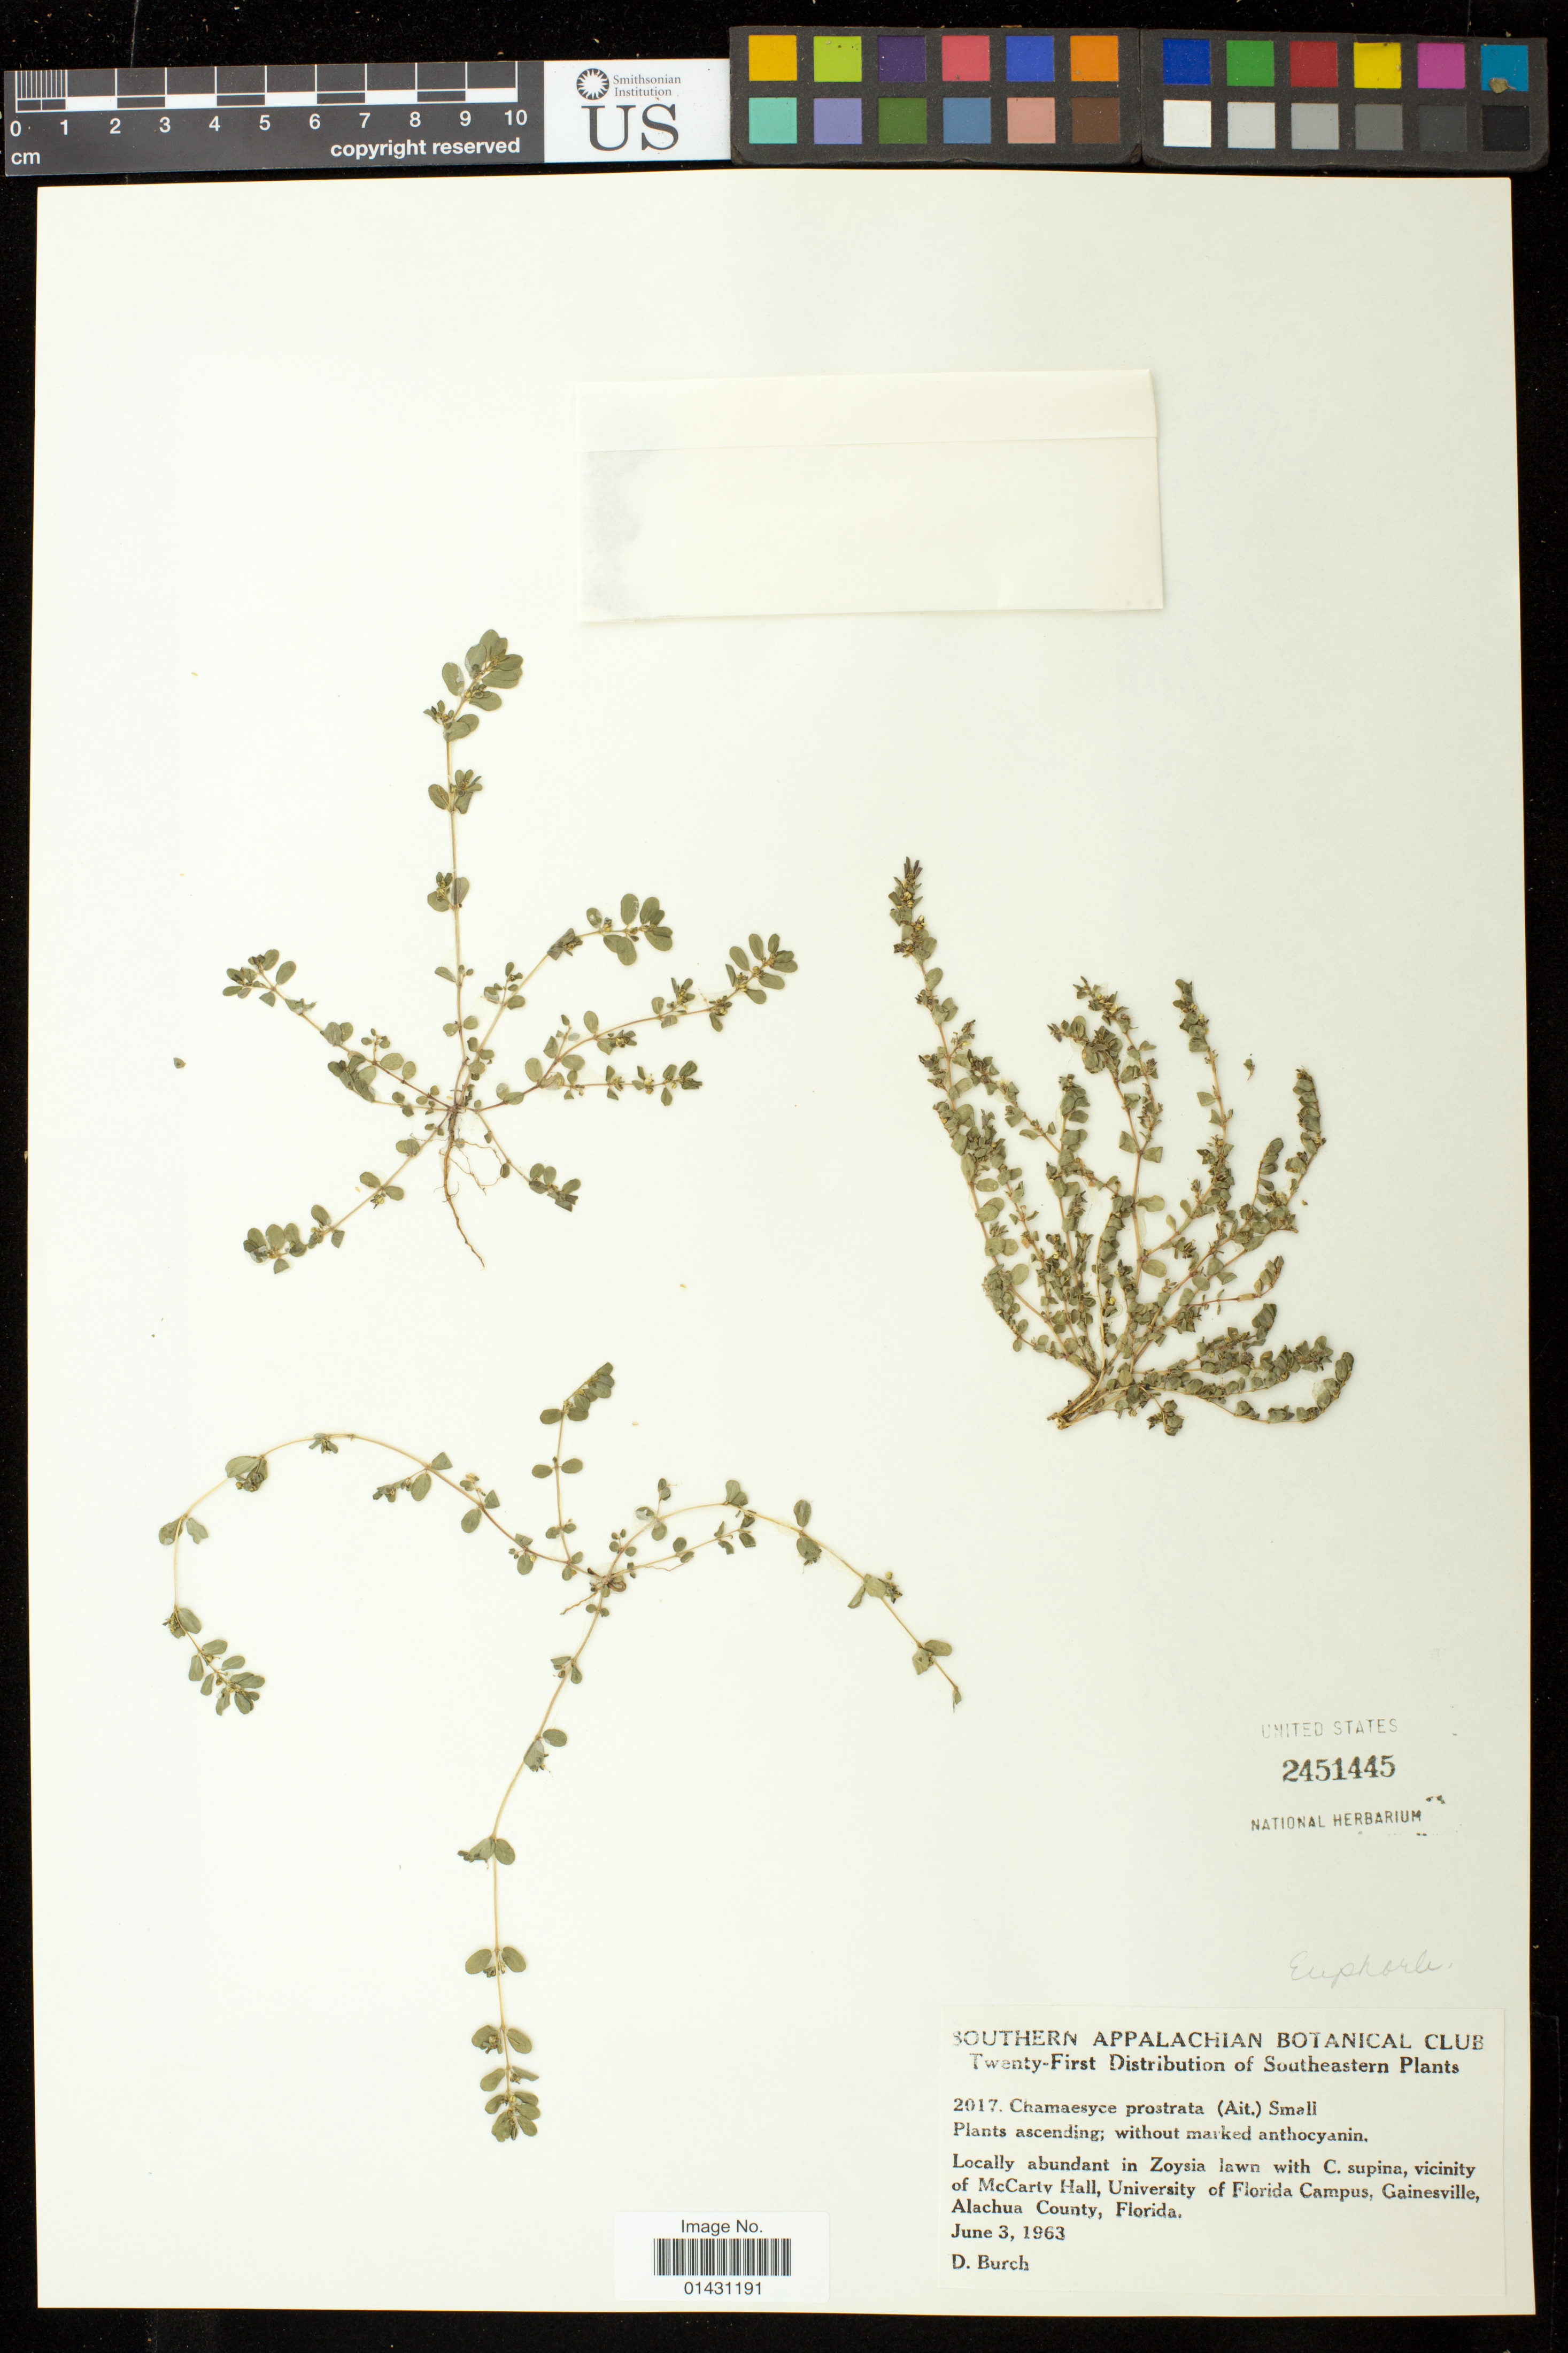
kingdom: Plantae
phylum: Tracheophyta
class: Magnoliopsida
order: Malpighiales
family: Euphorbiaceae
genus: Euphorbia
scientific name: Euphorbia prostrata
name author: Aiton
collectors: D. Burch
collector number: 2017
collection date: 1963-06-03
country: United States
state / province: Florida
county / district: Alachua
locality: Vicinity of McCarty Hall, University of Florida Campus, Gainesville.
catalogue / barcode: US 2451445